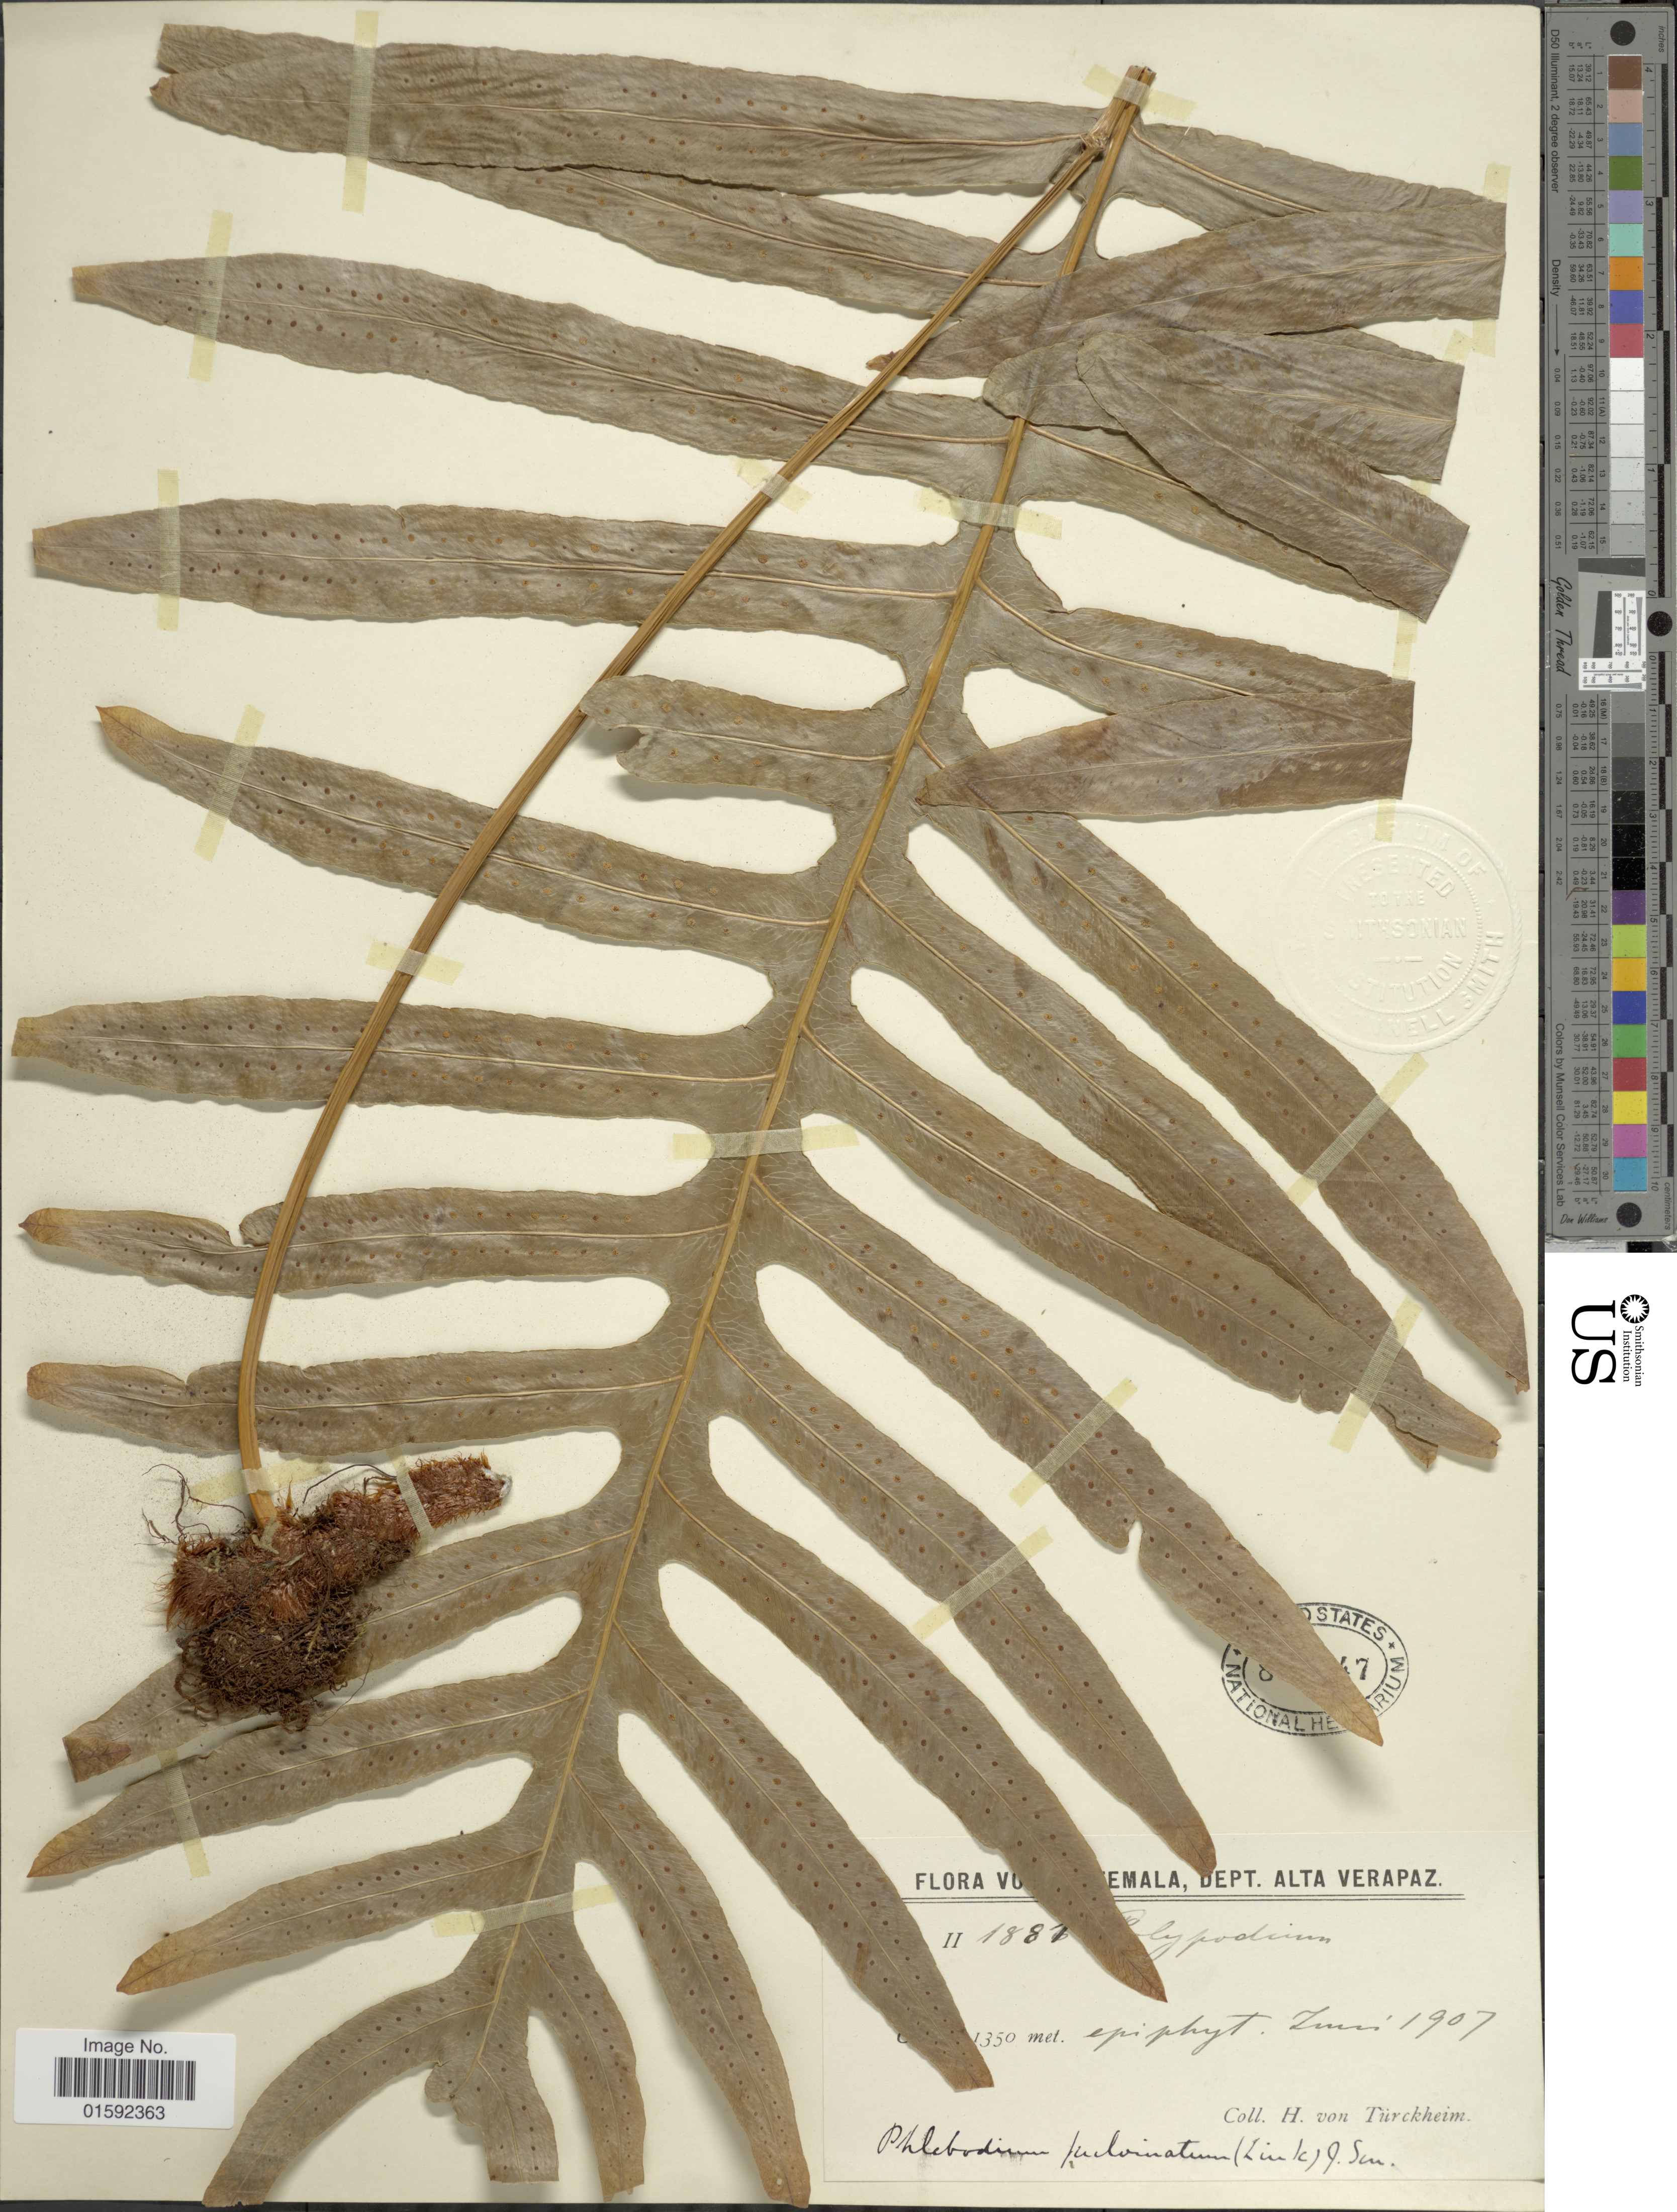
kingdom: Plantae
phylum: Tracheophyta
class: Polypodiopsida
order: Polypodiales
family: Polypodiaceae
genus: Phlebodium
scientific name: Phlebodium pseudoaureum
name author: (Cav.) Lellinger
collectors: H. von Türckheim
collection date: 1907-06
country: Guatemala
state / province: Alta Verapaz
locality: [illegible text]emala, Dep. Alta Verapaz. [illegible text]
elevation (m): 1350